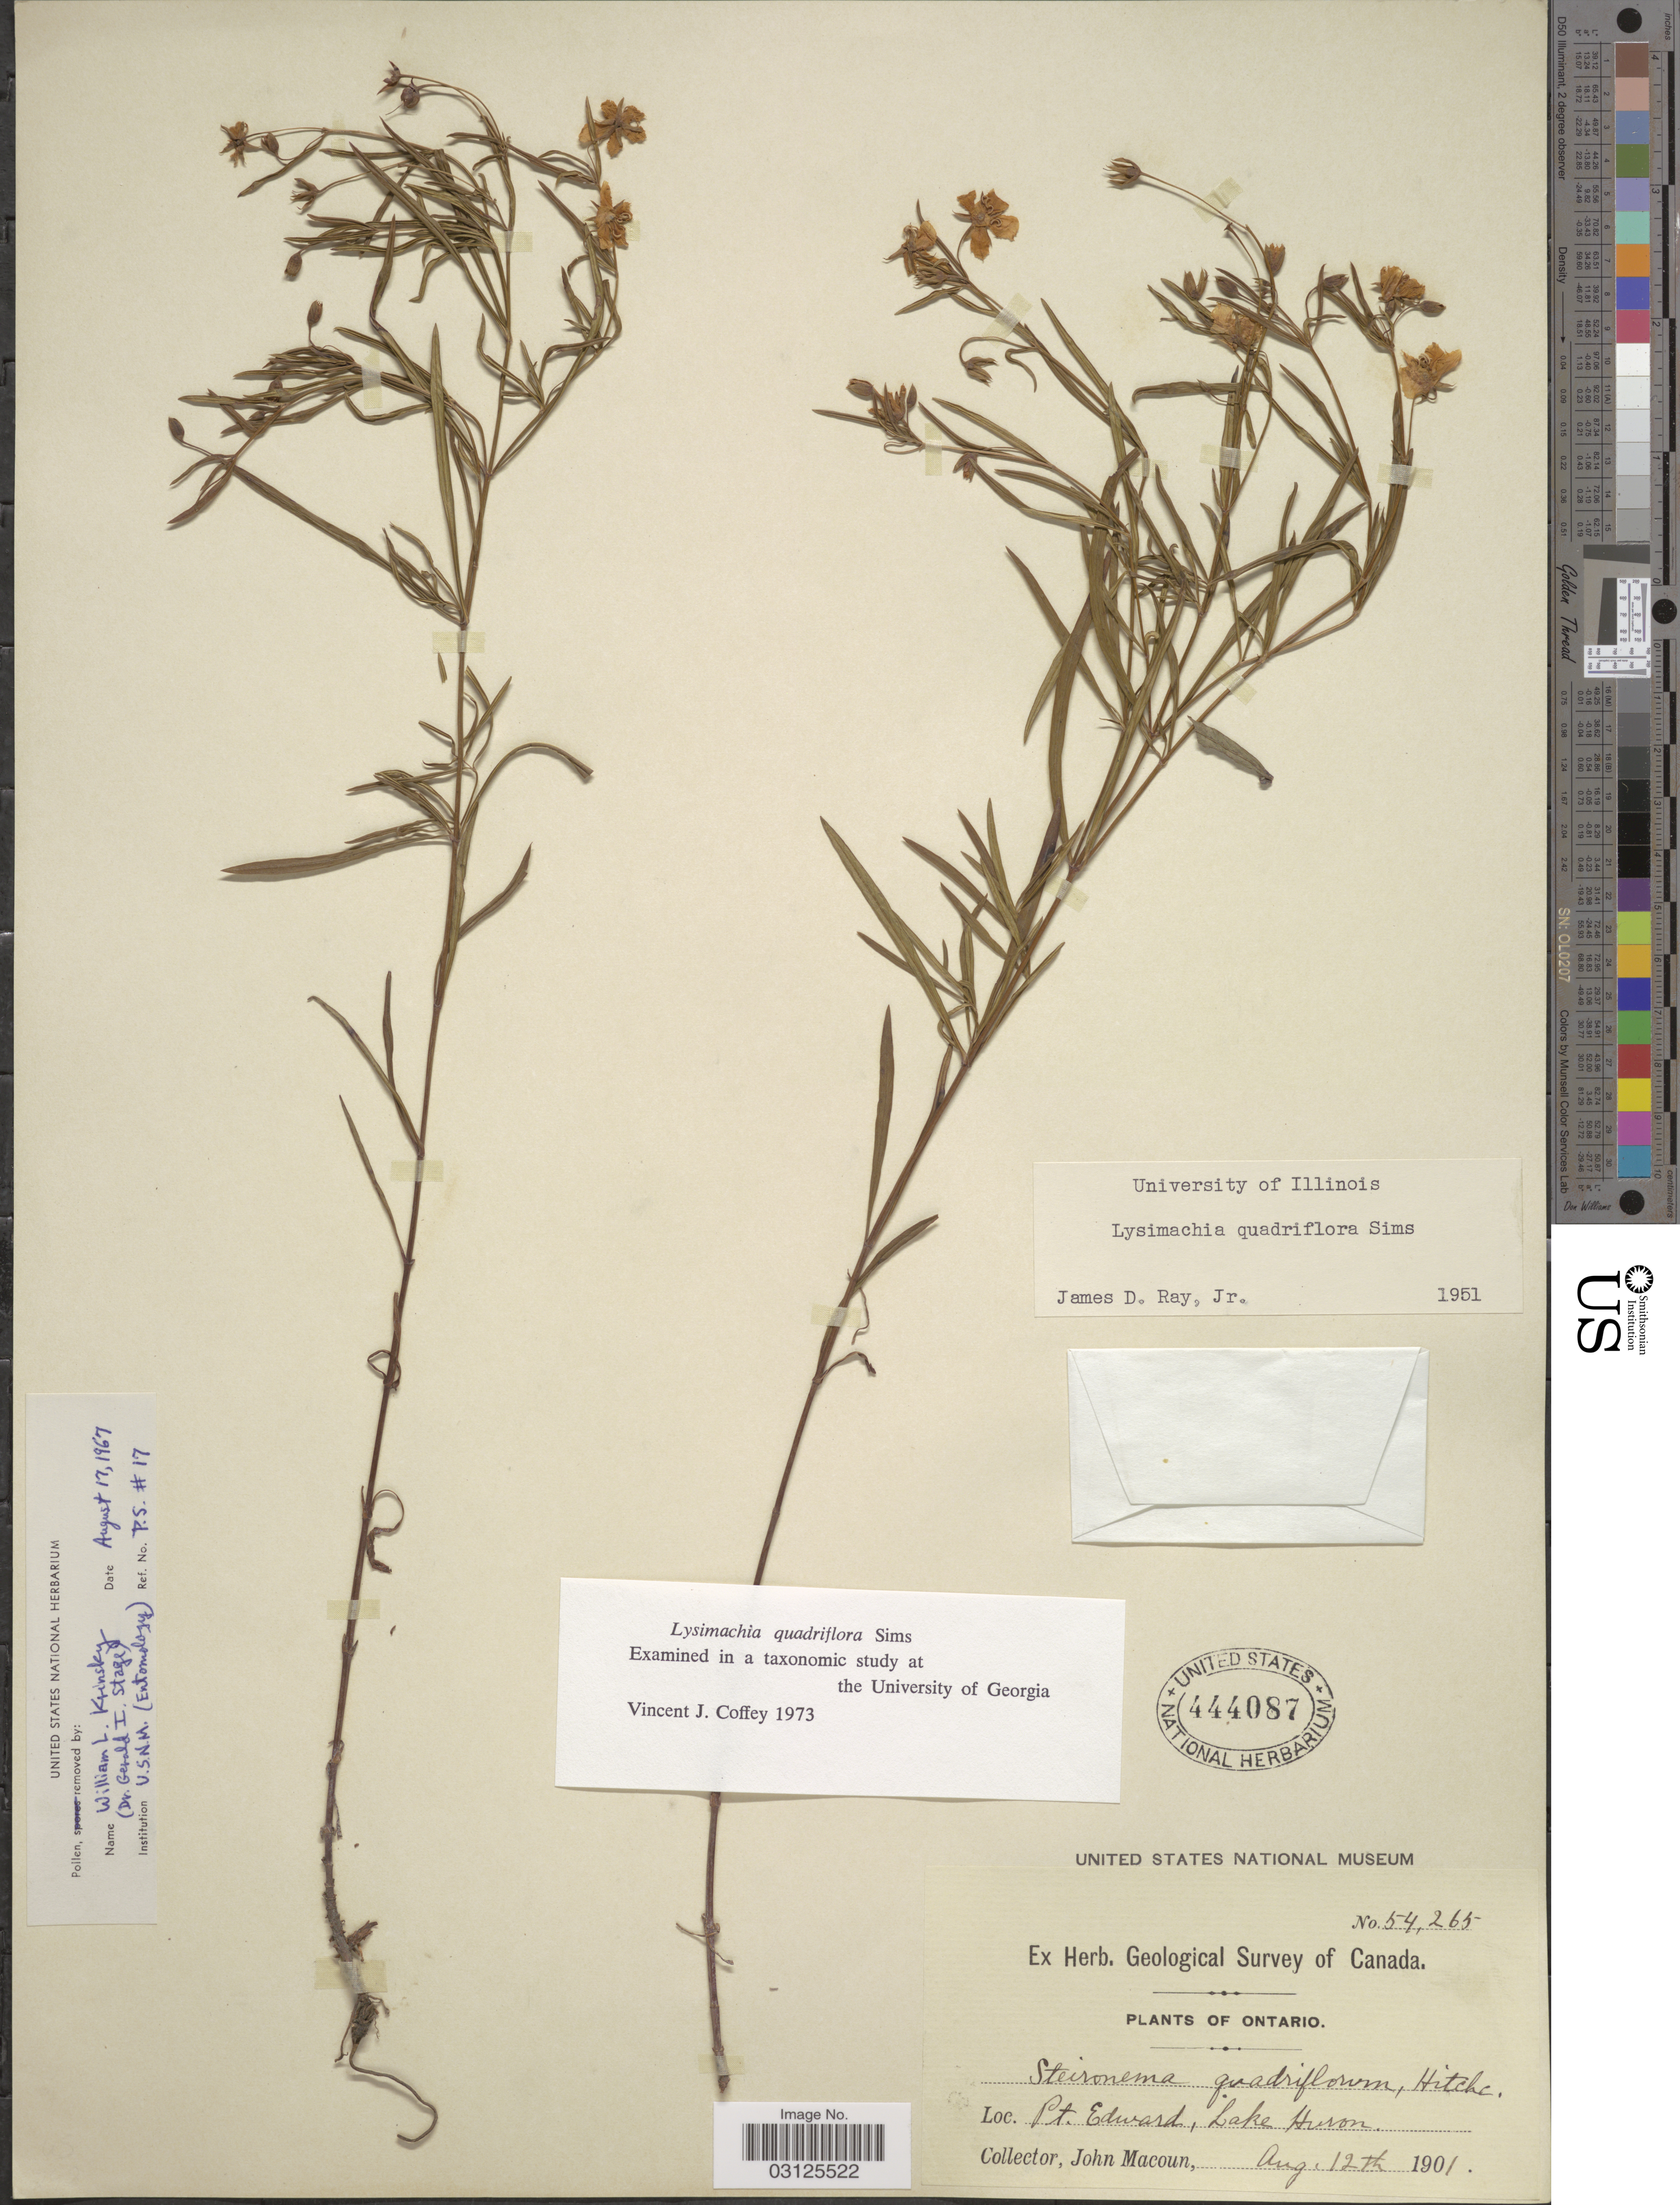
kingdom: Plantae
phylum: Tracheophyta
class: Magnoliopsida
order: Ericales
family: Primulaceae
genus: Lysimachia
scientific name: Lysimachia quadriflora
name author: Sims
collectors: J. Macoun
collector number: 54265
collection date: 1901-08-12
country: Canada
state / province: Ontario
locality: Pt. Edward, Lake Huron.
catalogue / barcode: US 444087